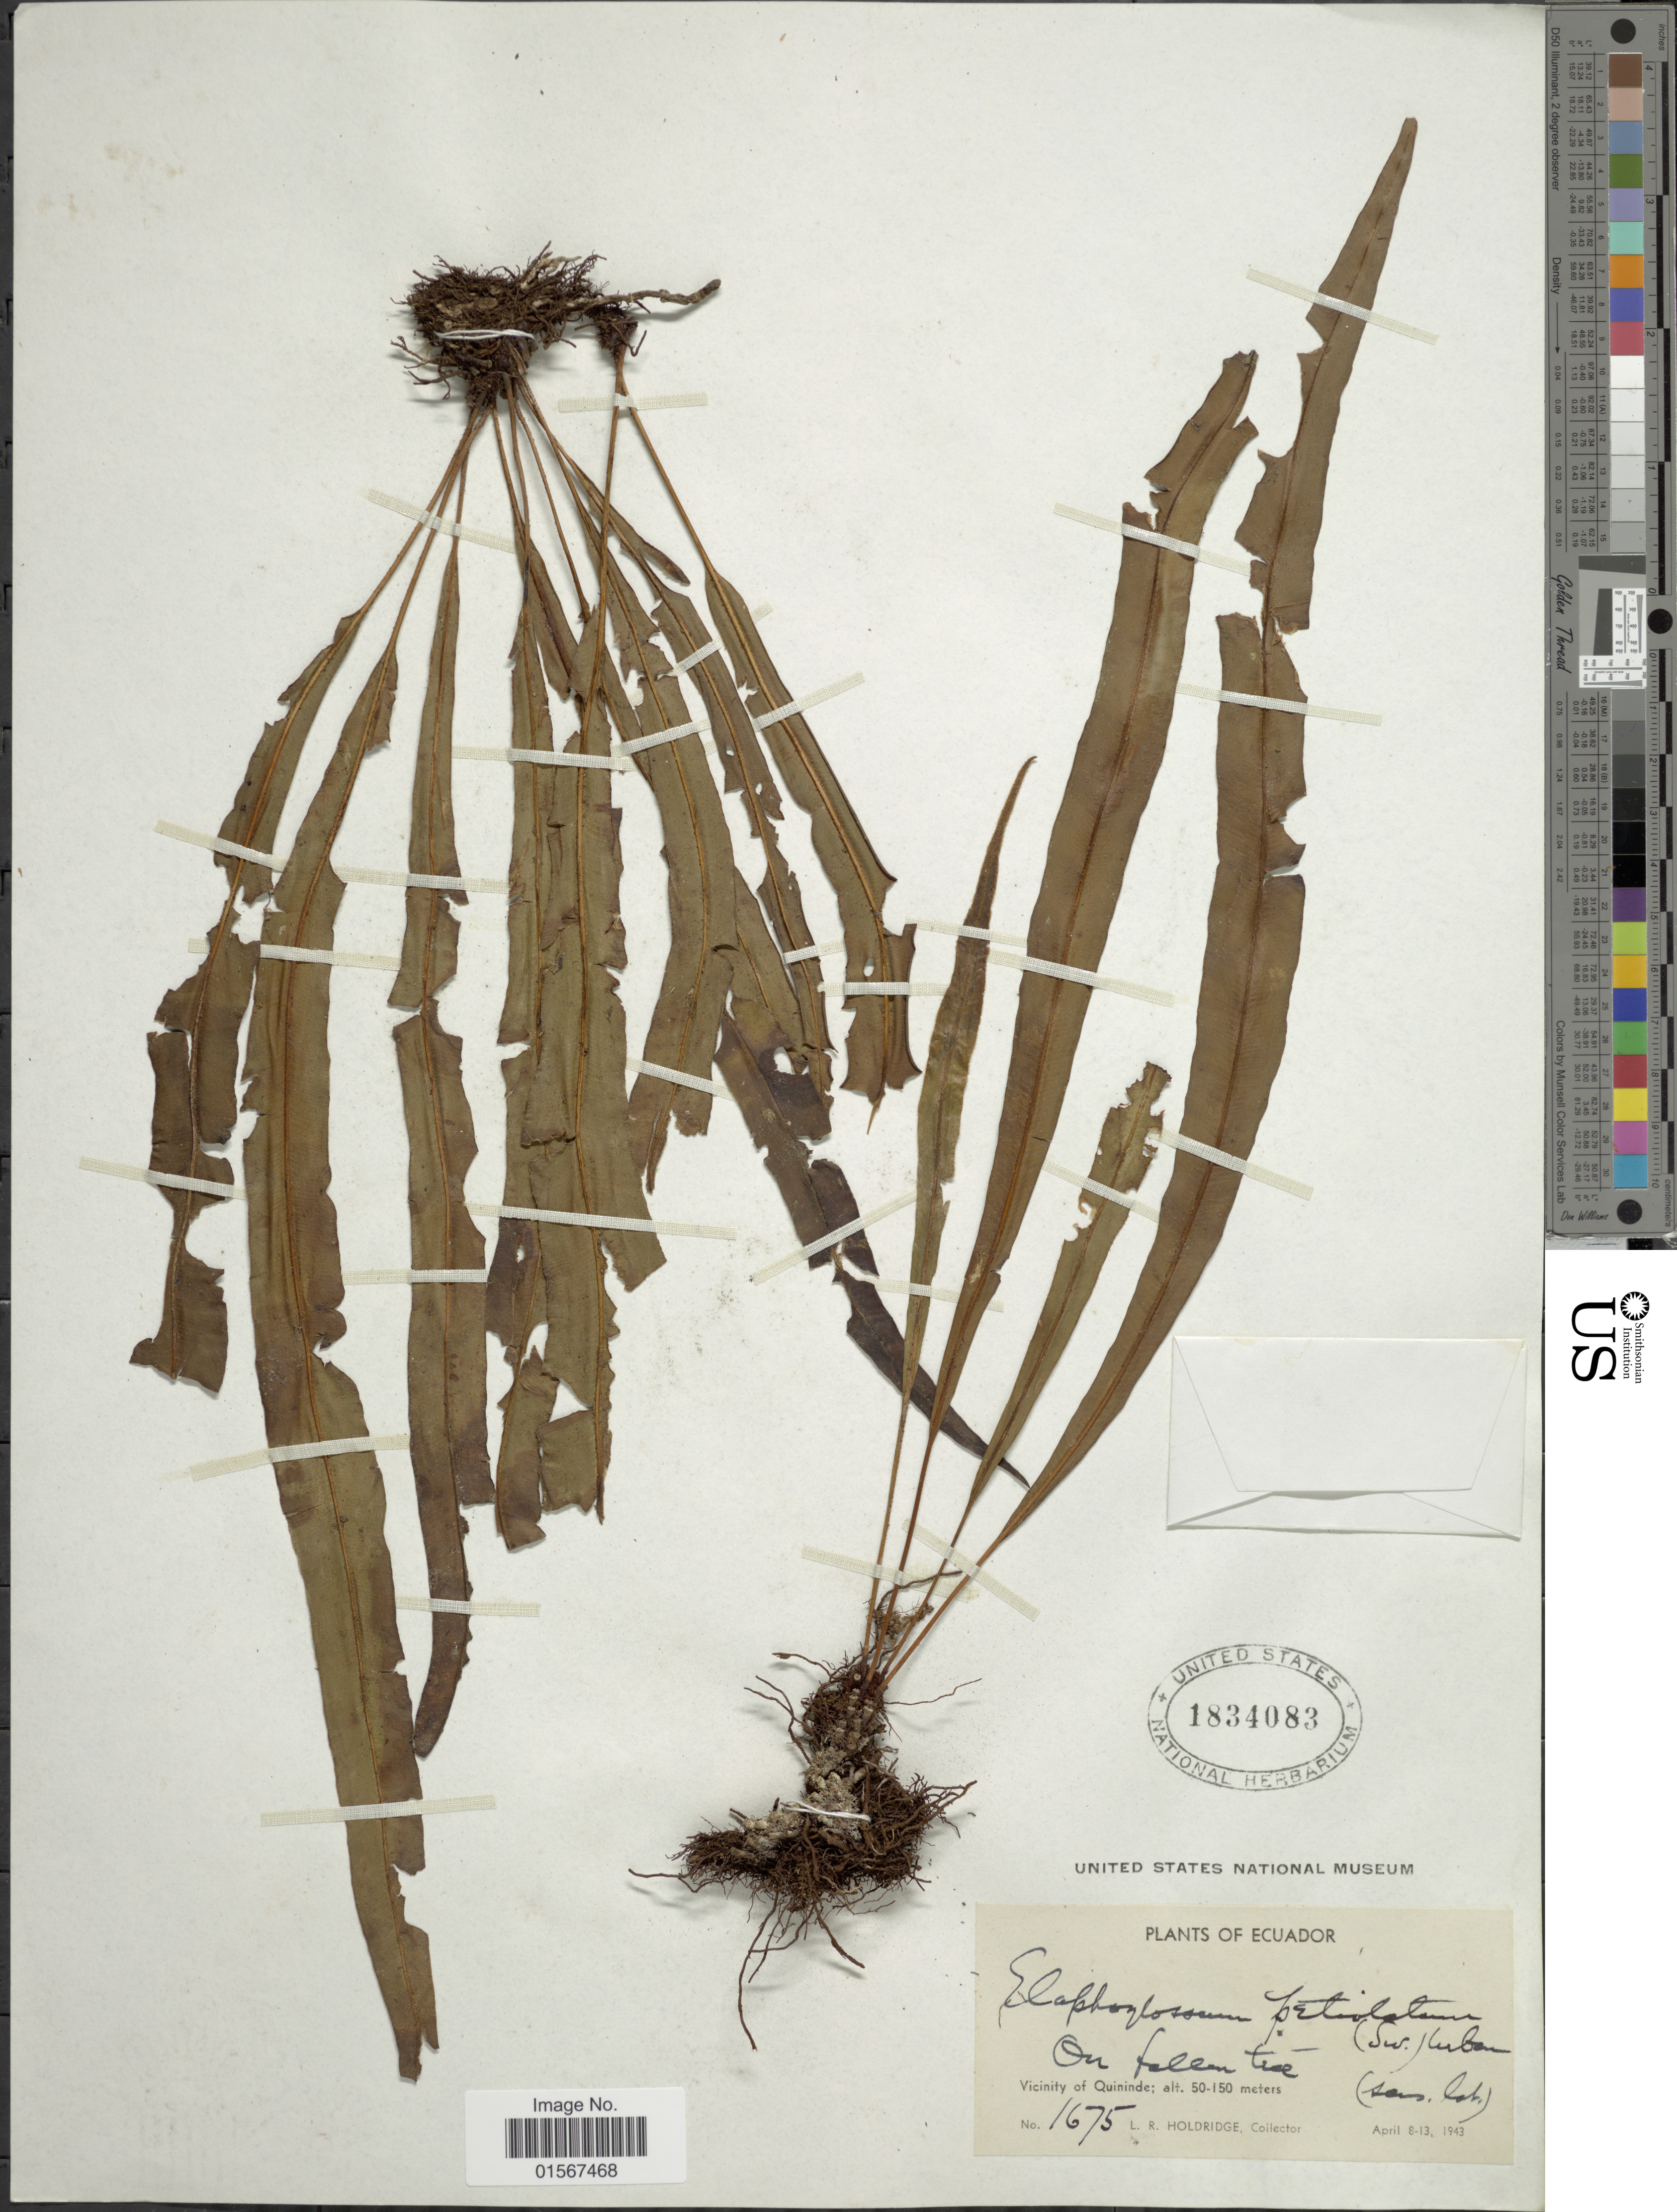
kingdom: Plantae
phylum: Tracheophyta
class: Polypodiopsida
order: Polypodiales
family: Dryopteridaceae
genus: Elaphoglossum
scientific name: Elaphoglossum petiolatum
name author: (Sw.) Urb.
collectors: L. Holdridge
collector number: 1675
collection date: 1943-04-08/1943-04-13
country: Ecuador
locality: Ecuador, Vicinity of Quininde.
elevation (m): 50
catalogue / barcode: US 1834083